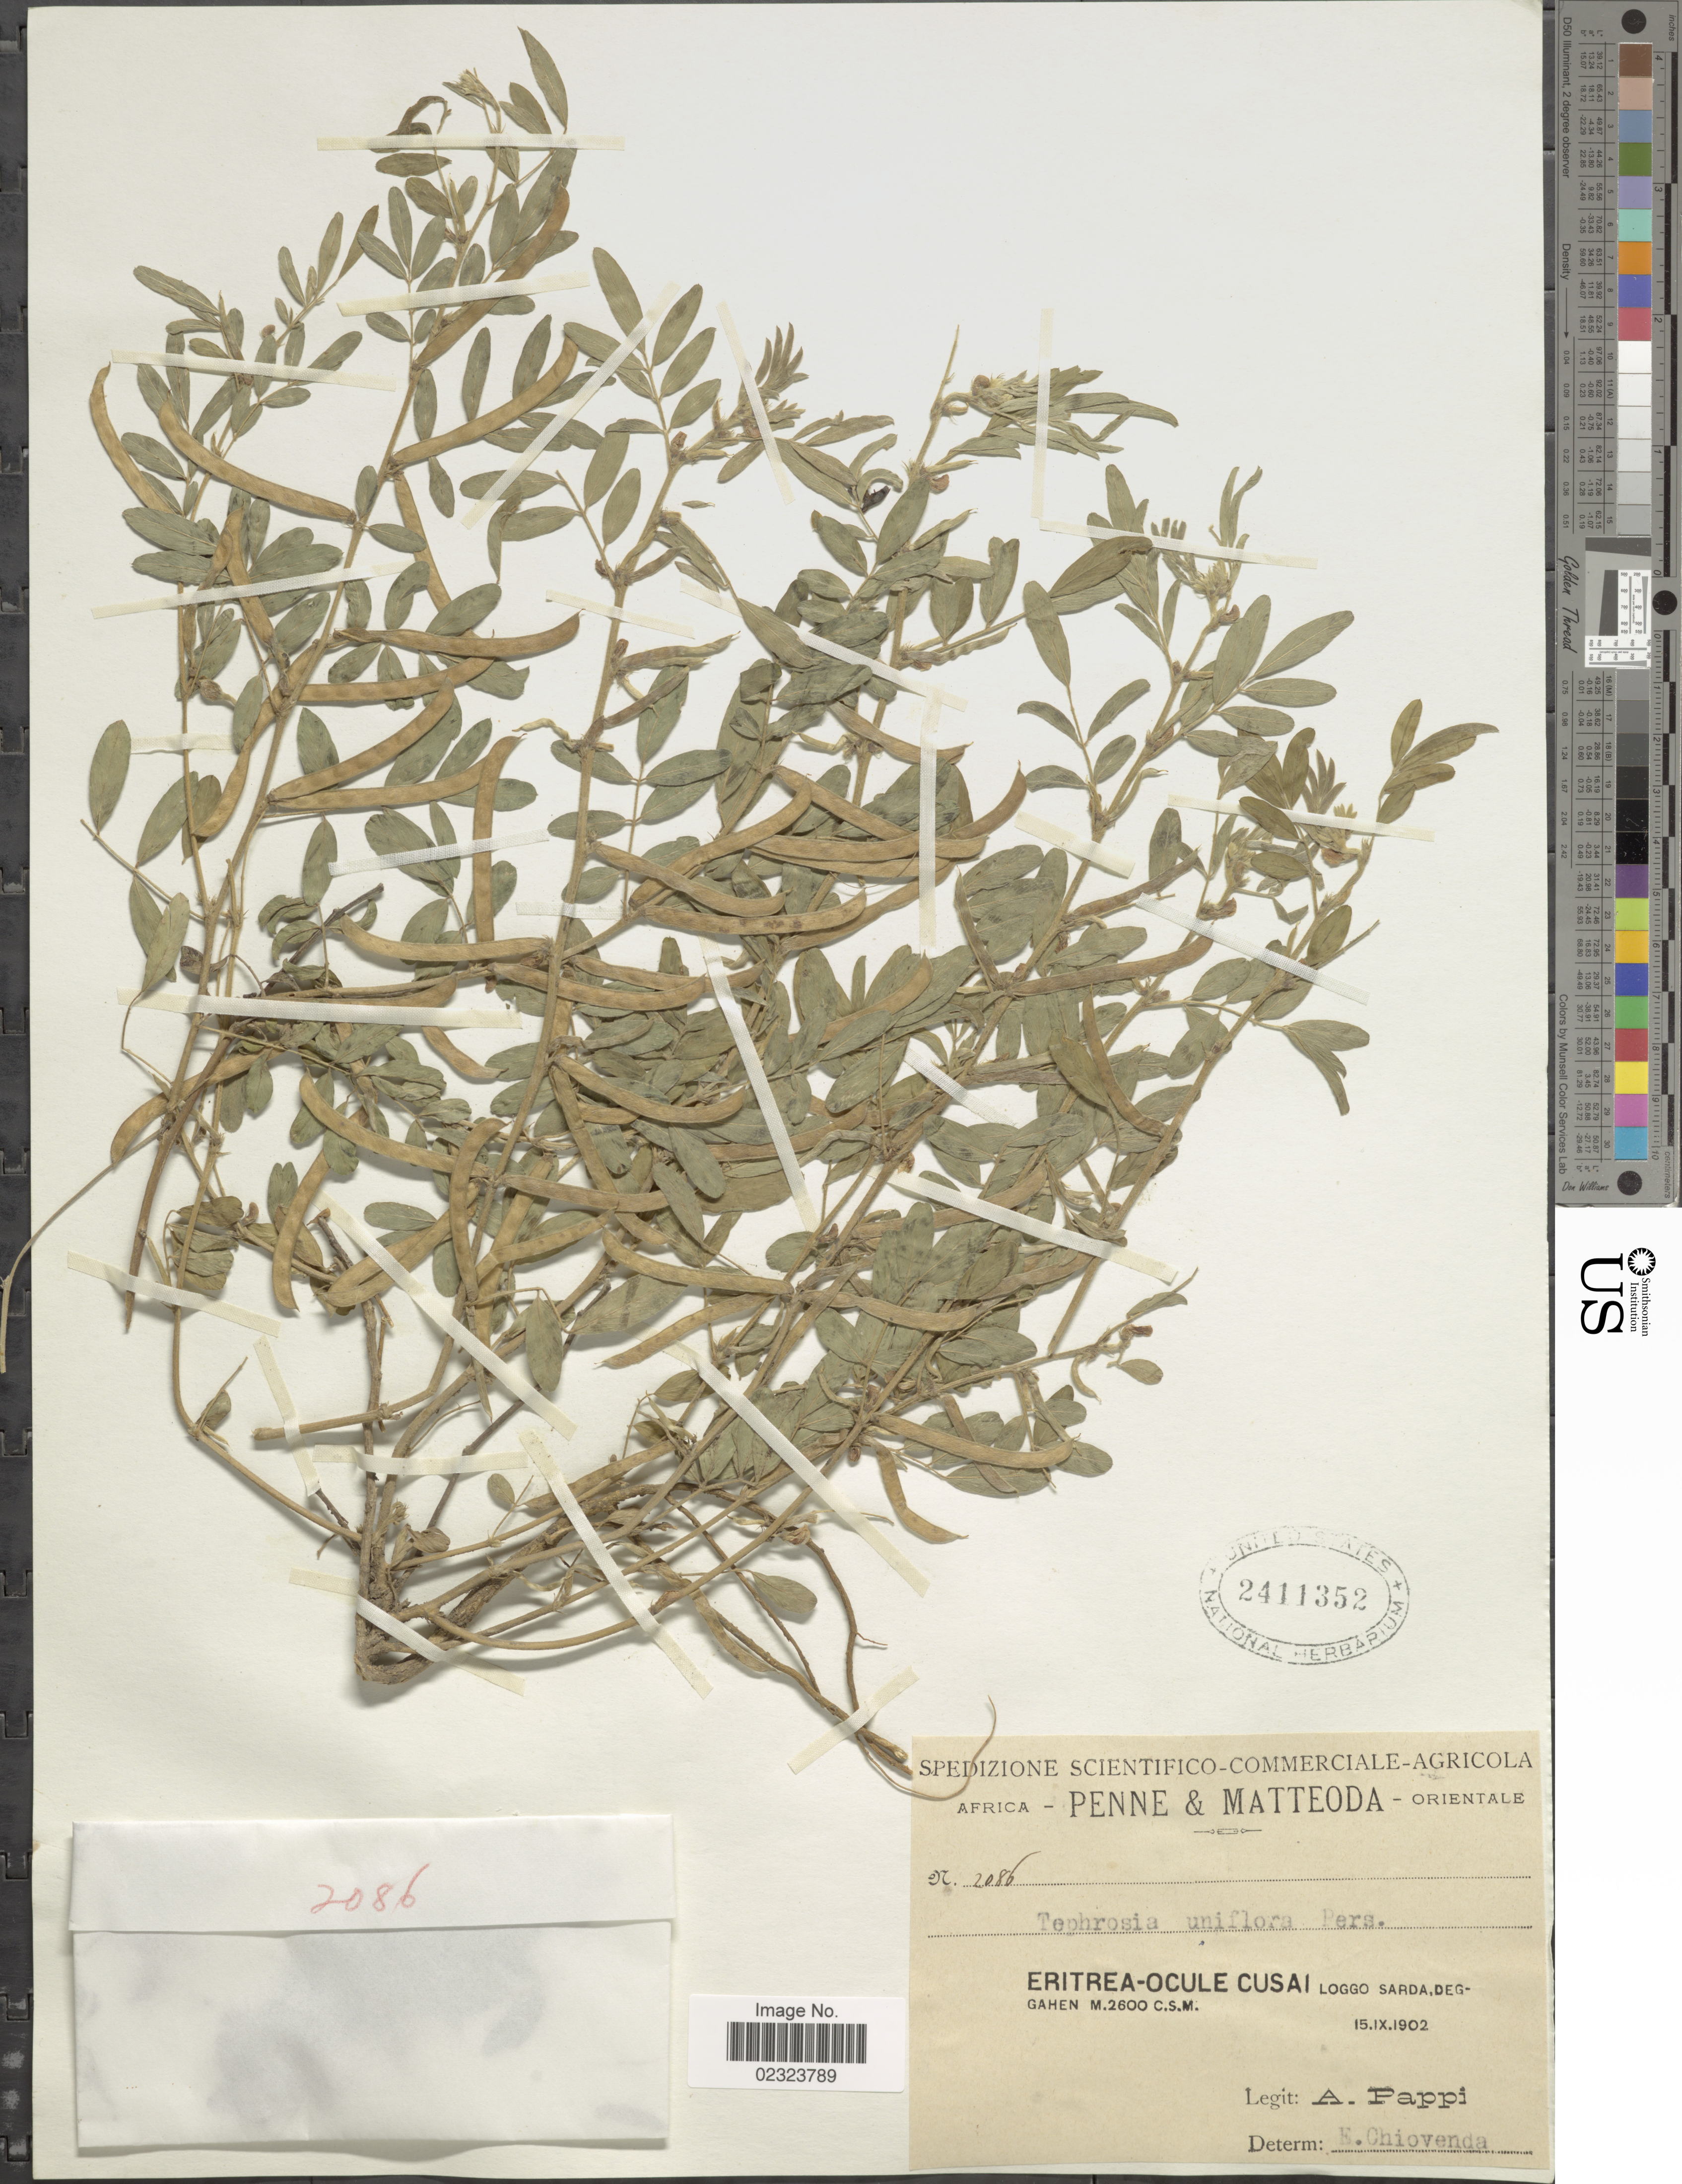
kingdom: Plantae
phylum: Tracheophyta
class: Magnoliopsida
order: Fabales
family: Fabaceae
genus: Tephrosia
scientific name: Tephrosia uniflora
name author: Pers.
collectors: A. Pappi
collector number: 2086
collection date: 1902-09-15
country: Eritrea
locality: Africa-Orientale, Penne e Mateoda, Eritrea-Ocule Cusai Loggo Sarda, Deggahen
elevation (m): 2600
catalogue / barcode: US 2411352